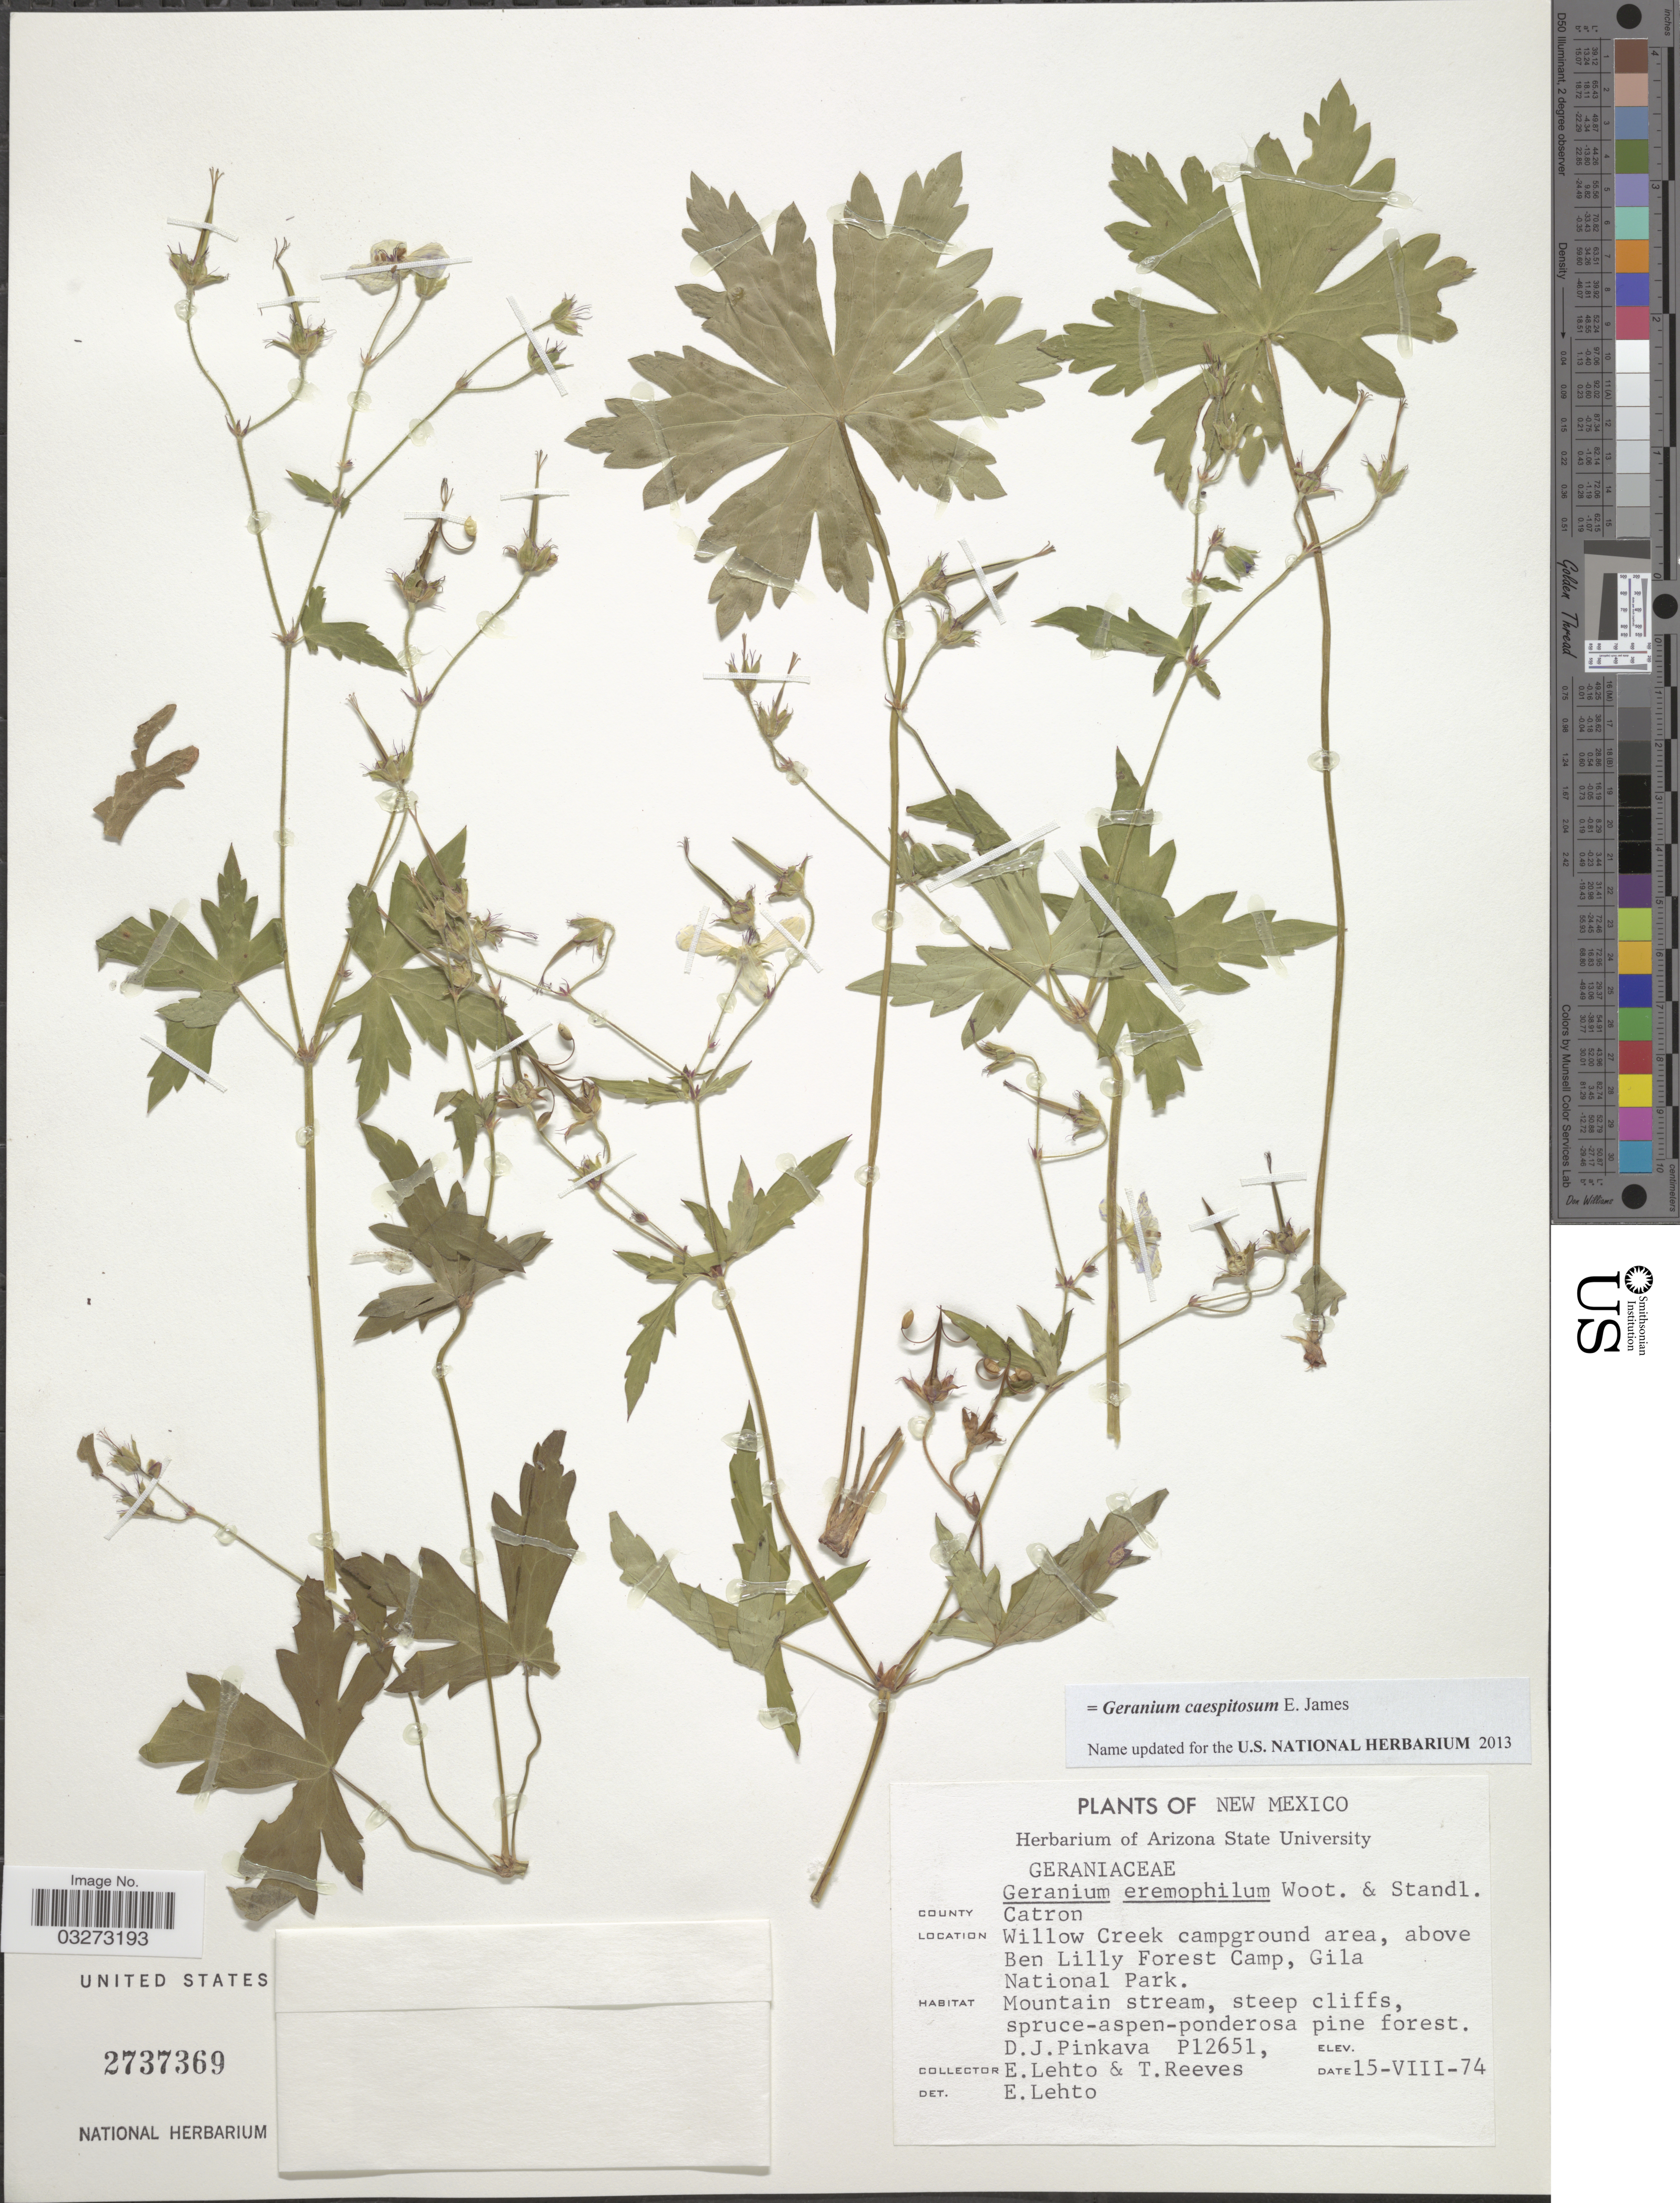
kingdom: Plantae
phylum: Tracheophyta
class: Magnoliopsida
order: Geraniales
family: Geraniaceae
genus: Geranium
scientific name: Geranium caespitosum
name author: E. James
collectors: D. J. Pinkava, E. Lehto & T. Reeves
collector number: P12651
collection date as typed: Transcribed d/m/y: 15/8/74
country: United States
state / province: New Mexico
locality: County Catron, Willow Creek campground area, above Ben Lilly Forest Camp, Gila National Park.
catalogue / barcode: US 2737369